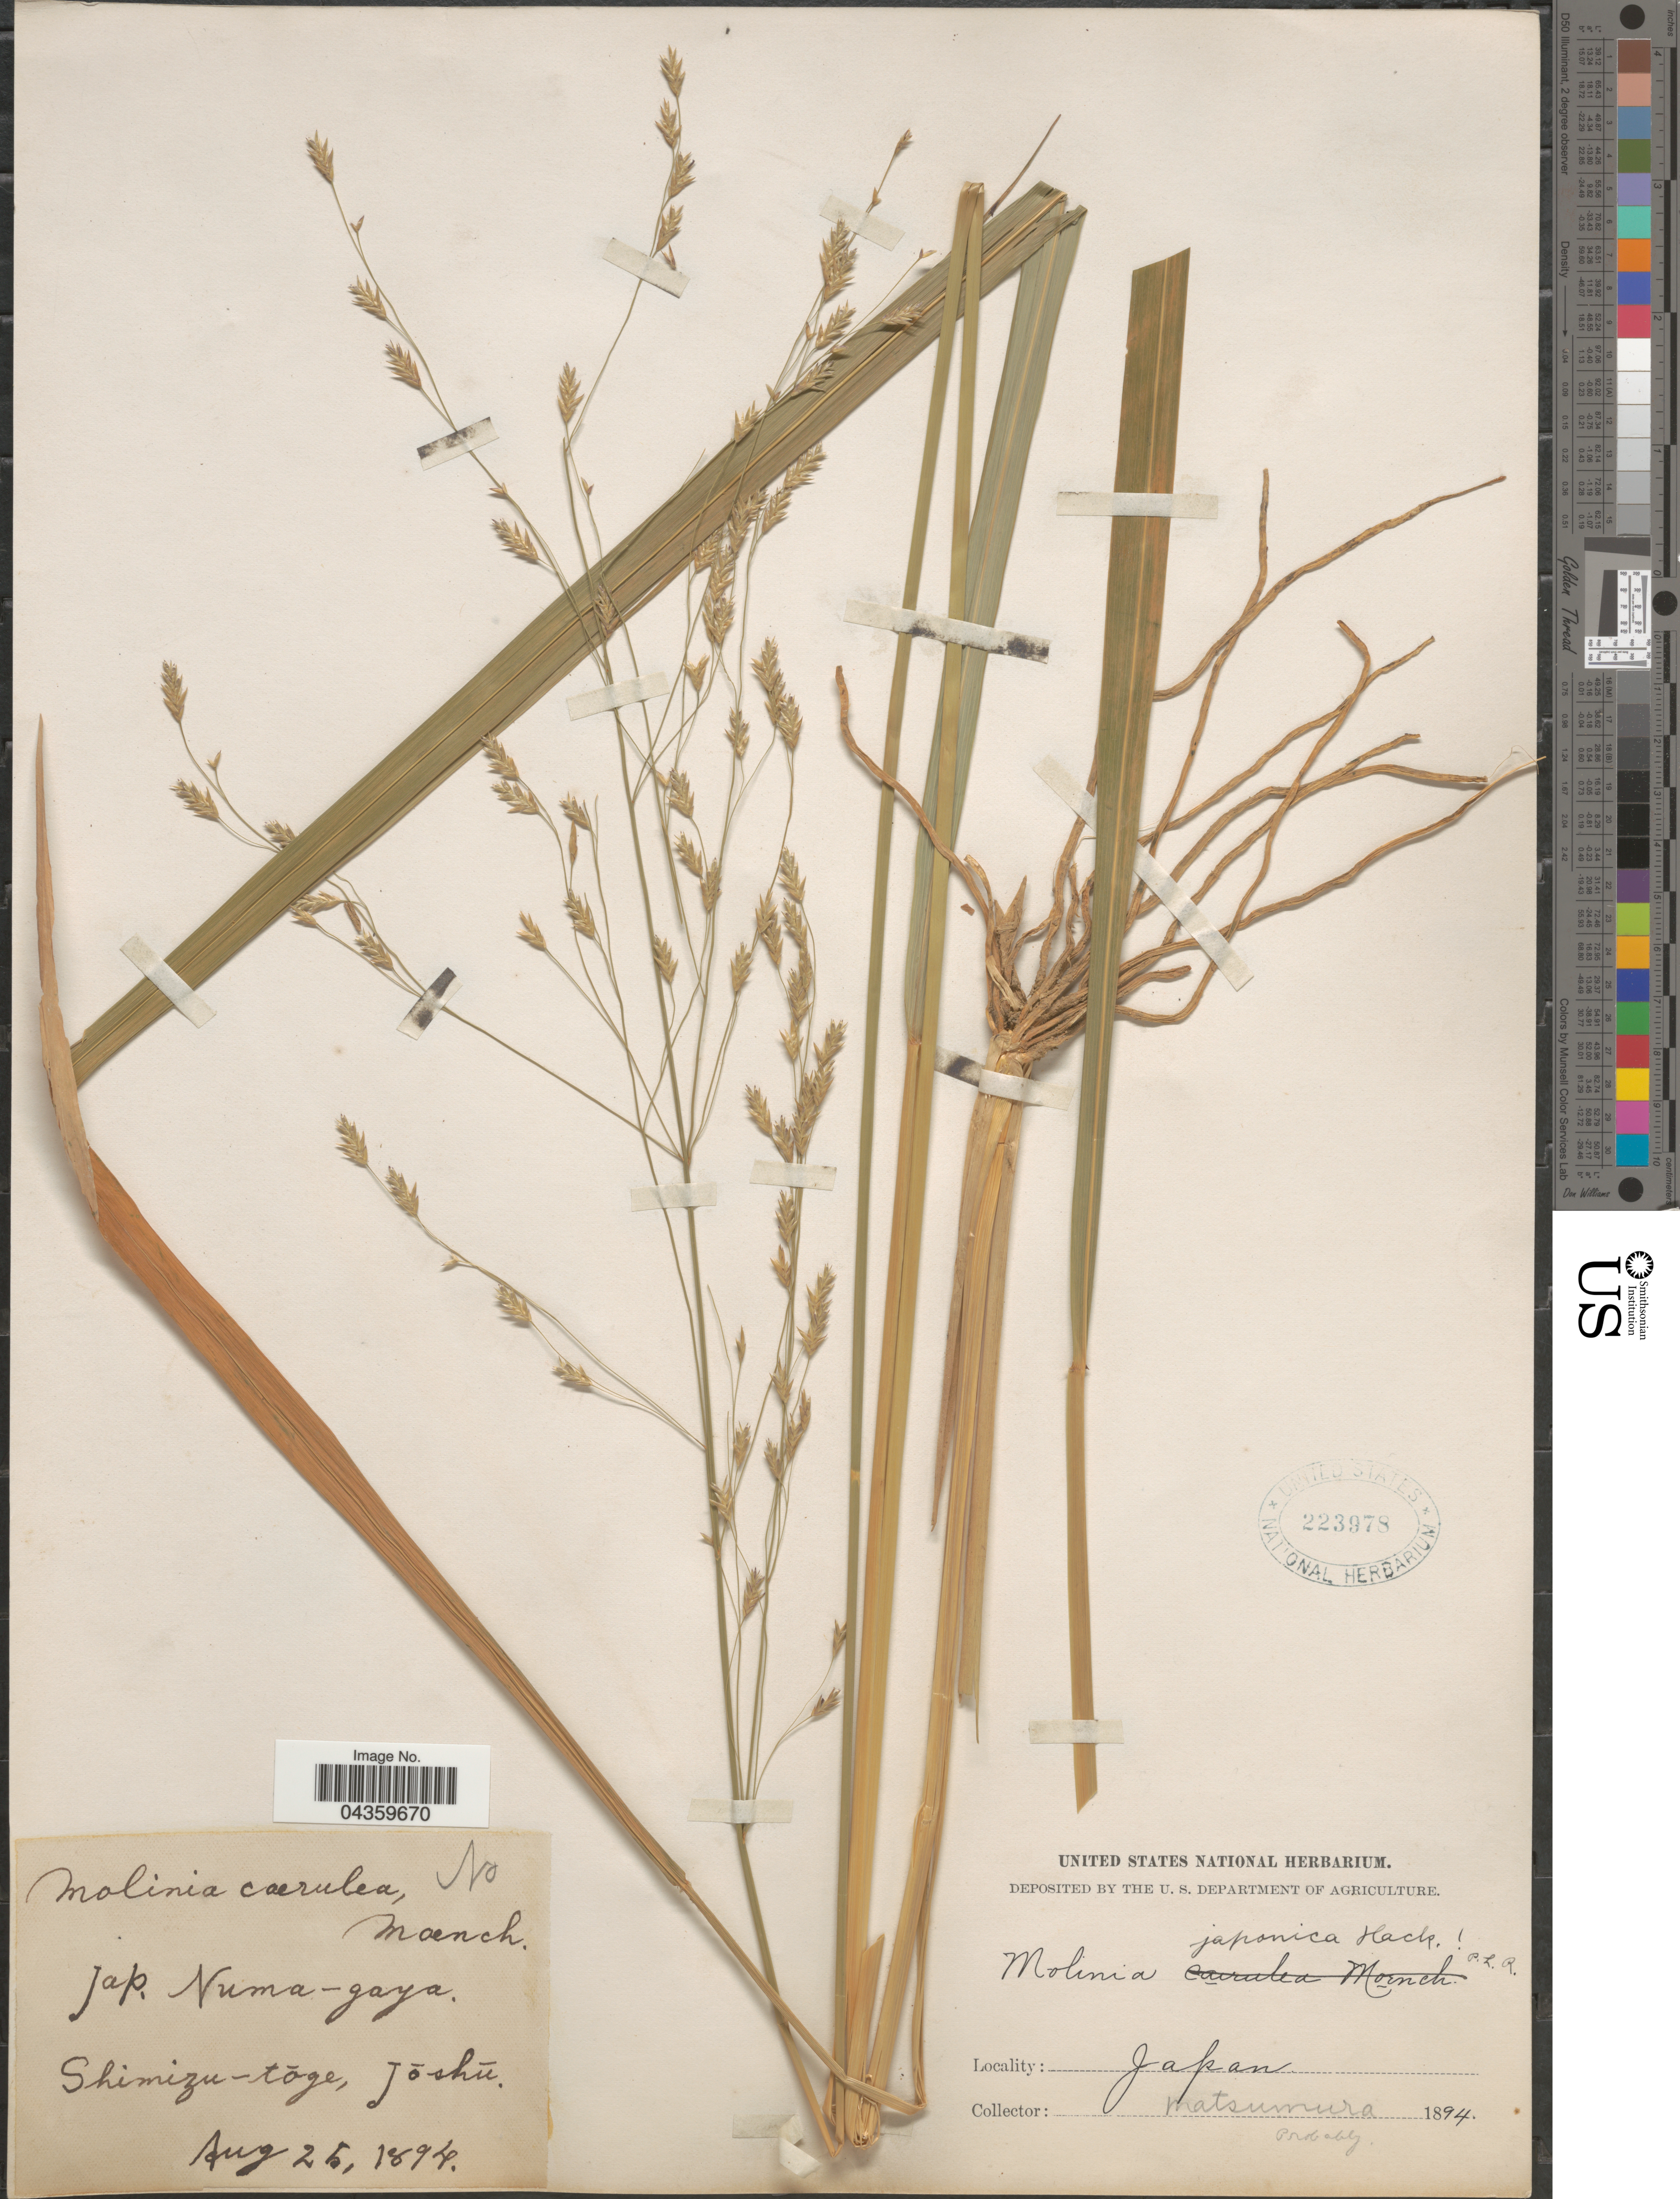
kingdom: Plantae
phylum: Tracheophyta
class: Liliopsida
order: Poales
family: Poaceae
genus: Molinia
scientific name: Molinia japonica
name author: Hack.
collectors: J. Matsumura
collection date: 1894-08-25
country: Japan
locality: Numa-gaya. Shimizu-tōge, Jōshū.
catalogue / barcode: US 223978